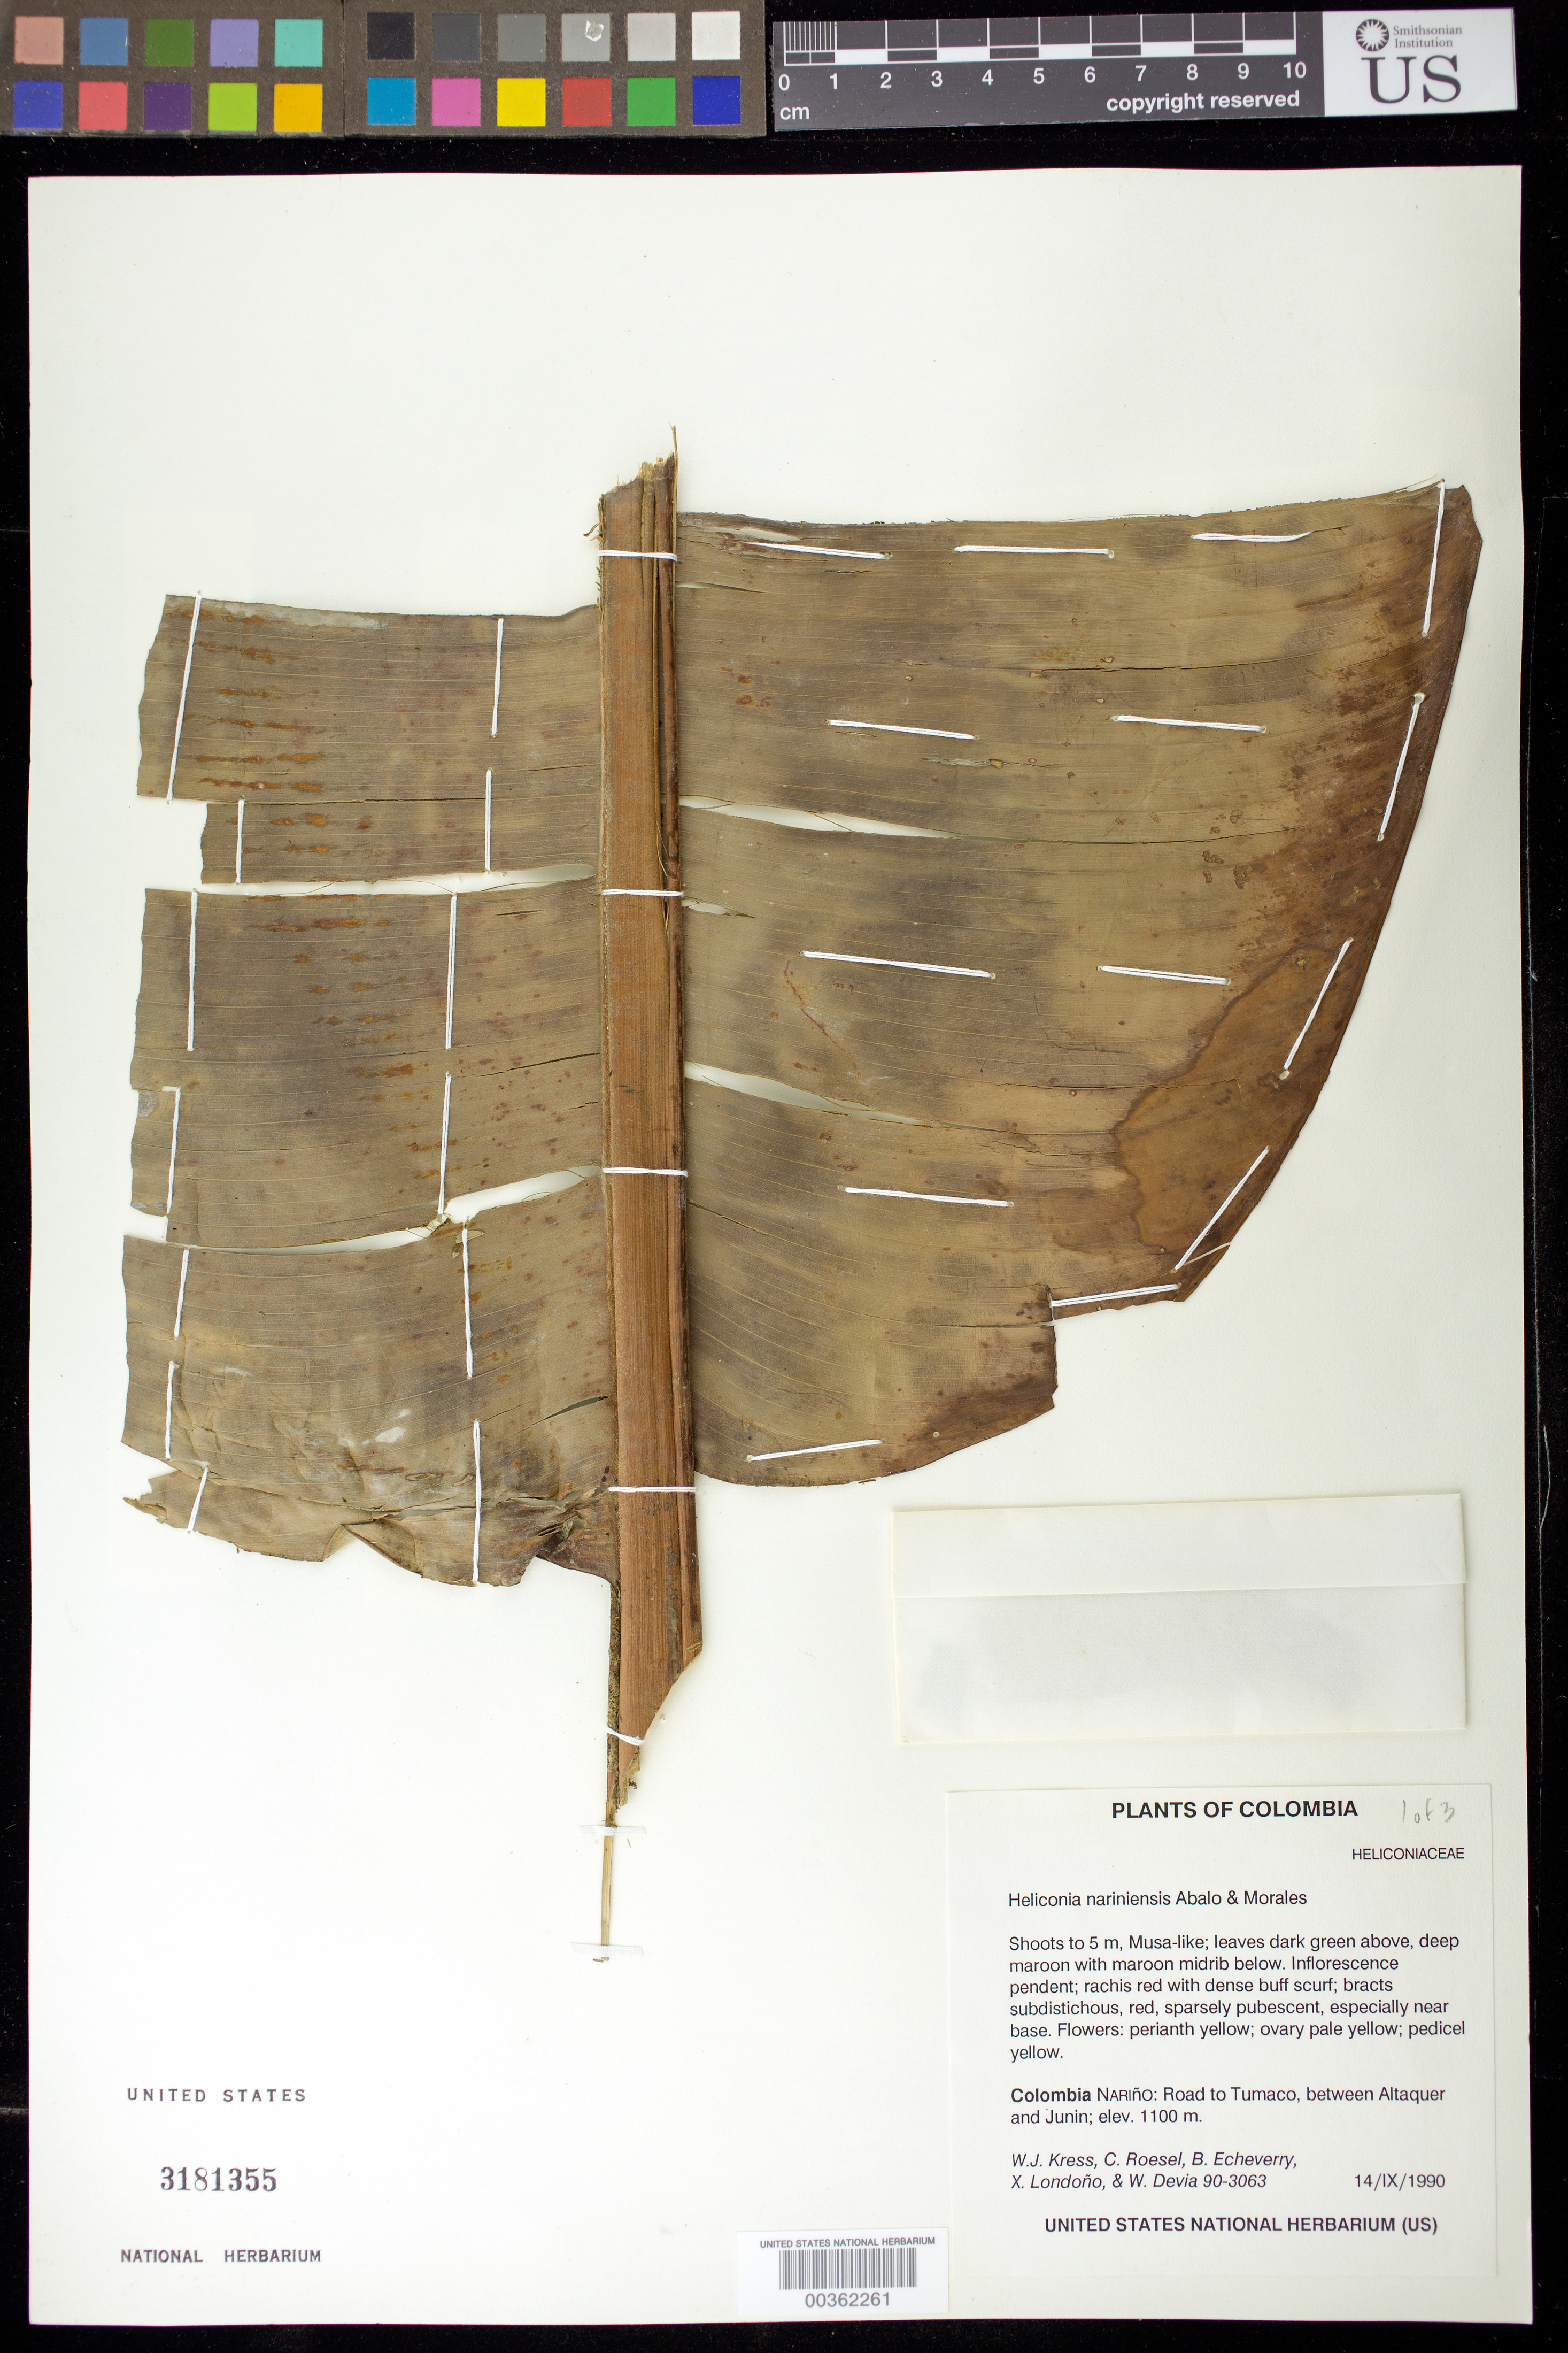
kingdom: Plantae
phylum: Tracheophyta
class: Liliopsida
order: Zingiberales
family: Heliconiaceae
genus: Heliconia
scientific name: Heliconia nariniensis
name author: Abalo & G. Morales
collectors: W. J. Kress, C. S. Roesel, B. Echeverry, X. Londoño & W. Devia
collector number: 90-3063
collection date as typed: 14 Sep 1990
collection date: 1990-09-14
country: Colombia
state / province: Nariño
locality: Road to Tumaco, between Altaquer and Junin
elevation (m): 1100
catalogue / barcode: US 3181355